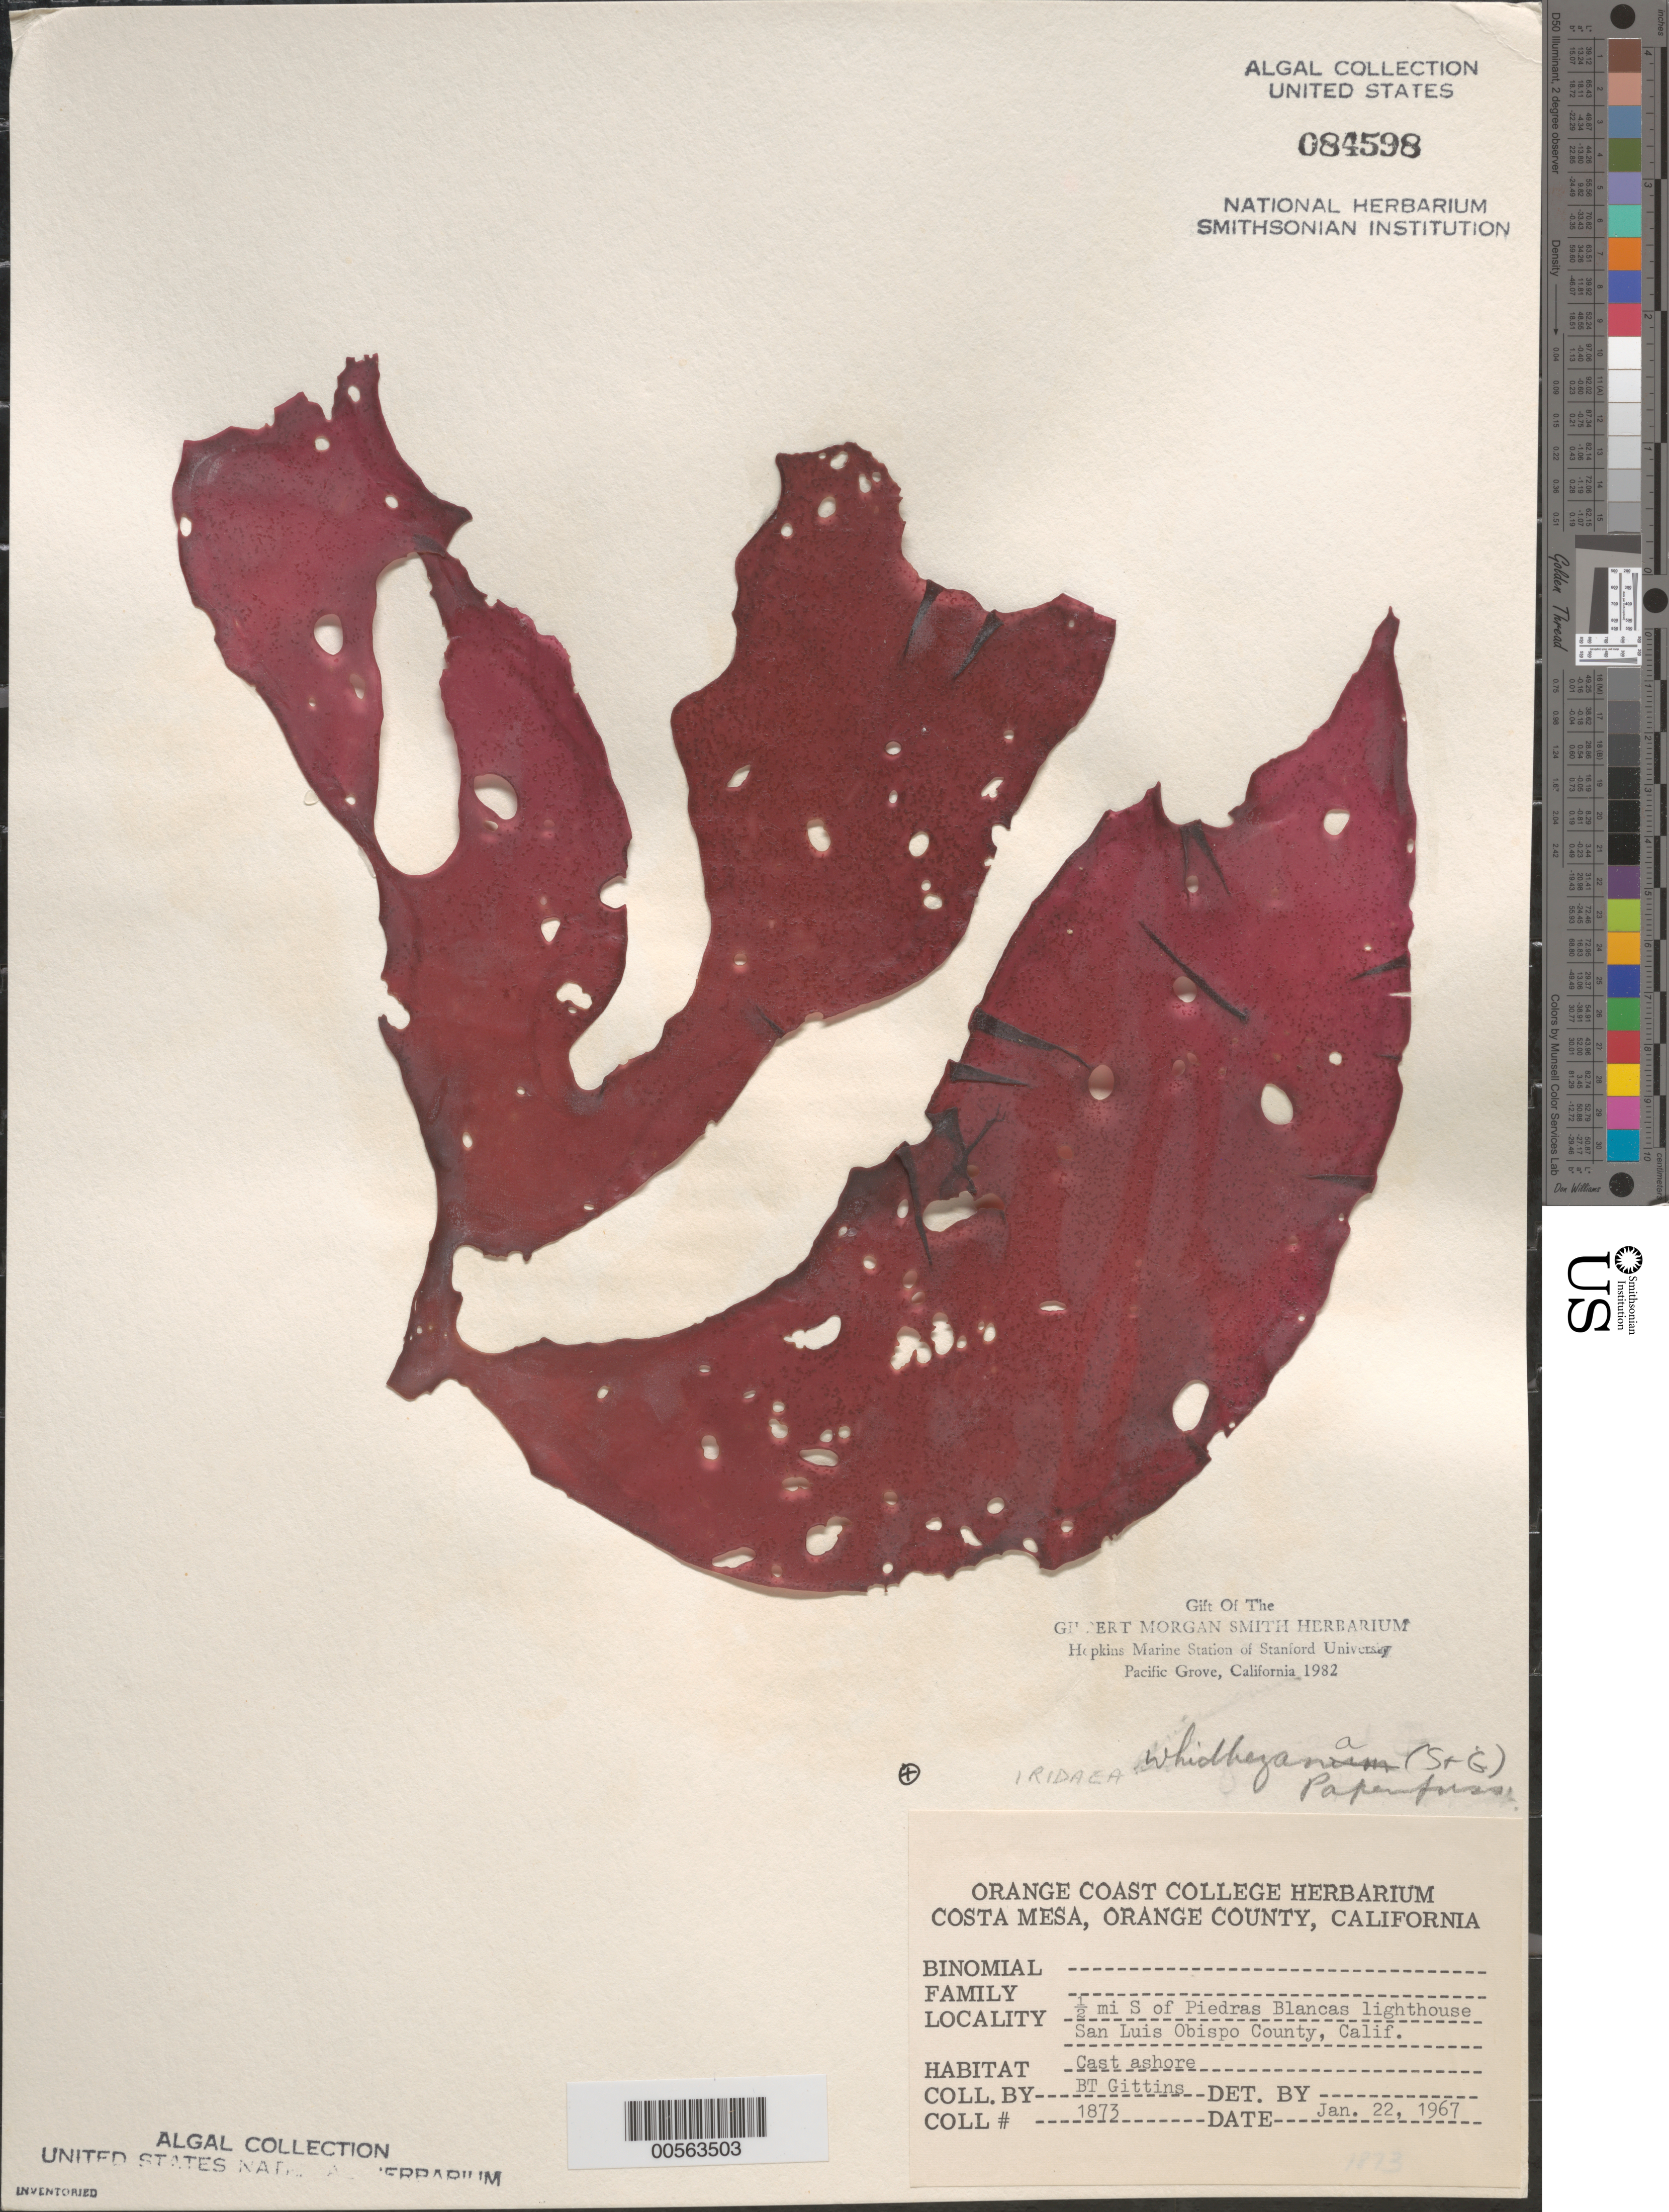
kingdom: Plantae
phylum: Rhodophyta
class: Florideophyceae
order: Gigartinales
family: Gigartinaceae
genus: Mazzaella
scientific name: Mazzaella sanguinea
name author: (Setchell & N.L. Gardner) Hommersand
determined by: Algae name updating Project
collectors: B. Gittins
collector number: Btg 1873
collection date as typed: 22 Jan 1967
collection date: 1967-01-22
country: United States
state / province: California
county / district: San Luis Obispo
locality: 0.5 mile south of Piedras Blancas Lighthouse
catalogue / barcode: US 84598